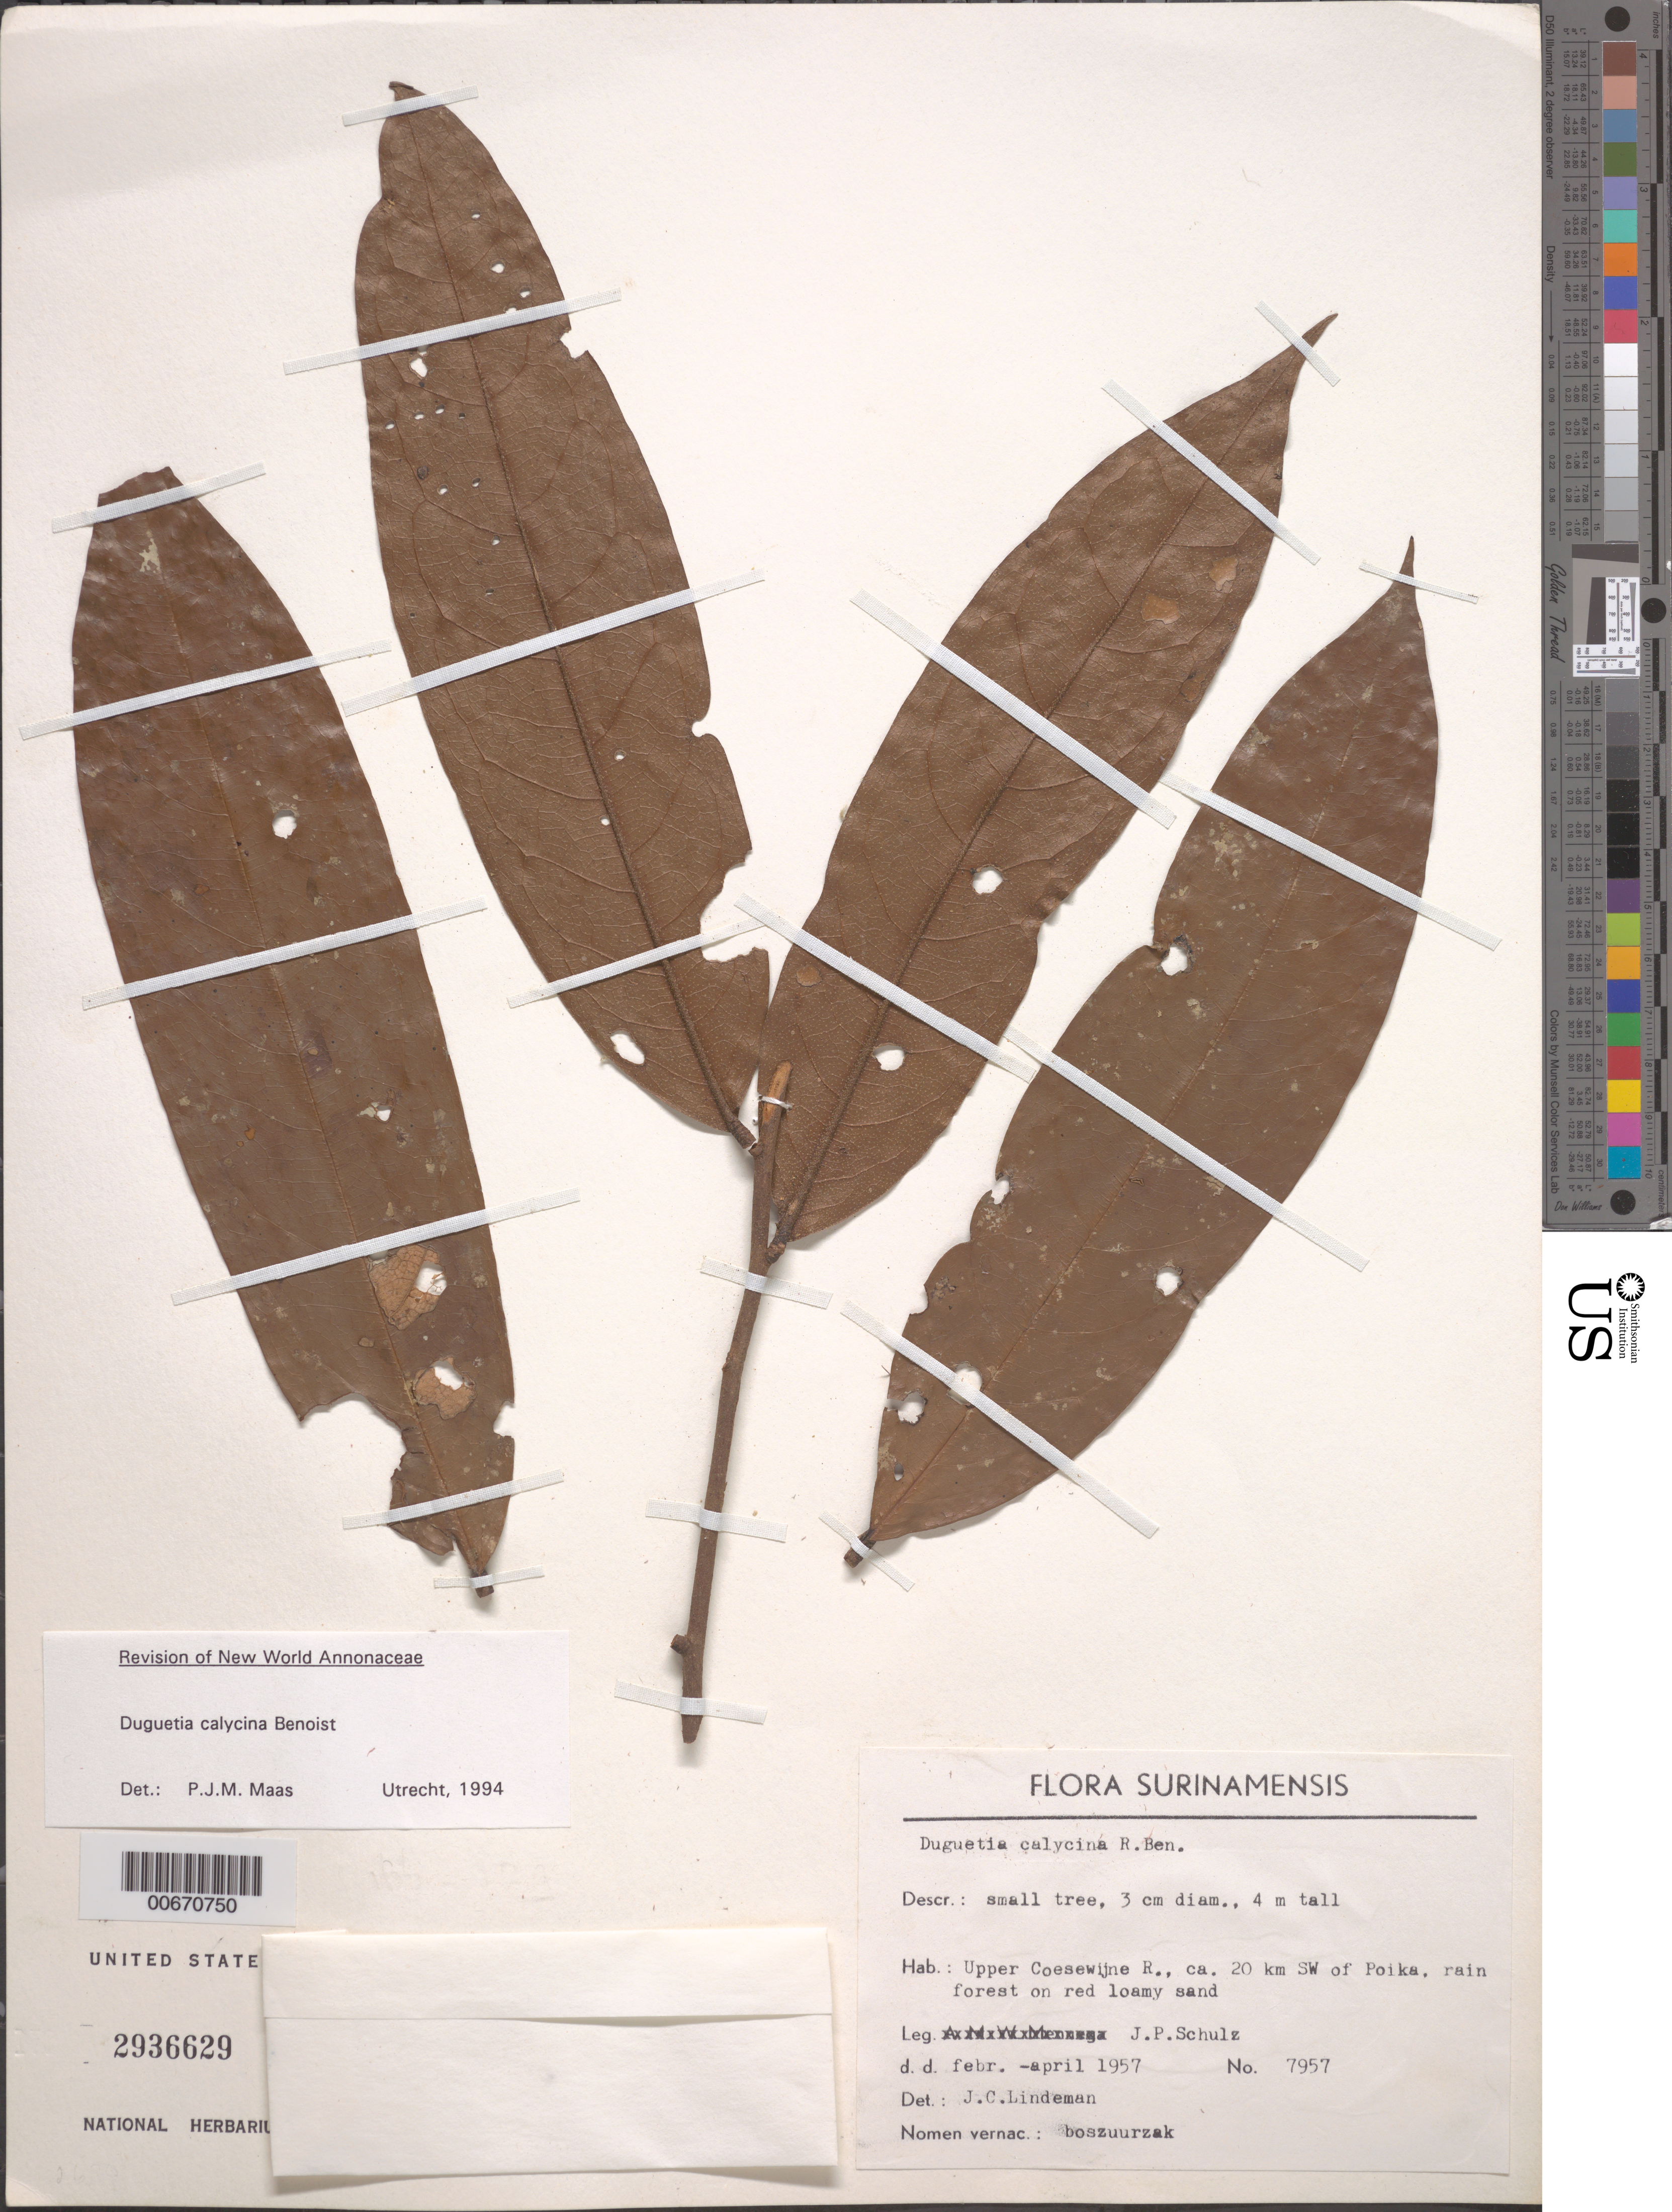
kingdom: Plantae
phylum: Tracheophyta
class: Magnoliopsida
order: Magnoliales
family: Annonaceae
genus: Duguetia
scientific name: Duguetia calycina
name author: Benoist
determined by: Maas, Paul J. M.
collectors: J. P. Schulz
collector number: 7957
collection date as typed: Feb-57 to Apr-57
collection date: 1957-02/1957-04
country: Suriname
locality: Coesewijne R., 20 km SW of Poika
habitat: High forest, on red loamy sand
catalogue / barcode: US 2936629